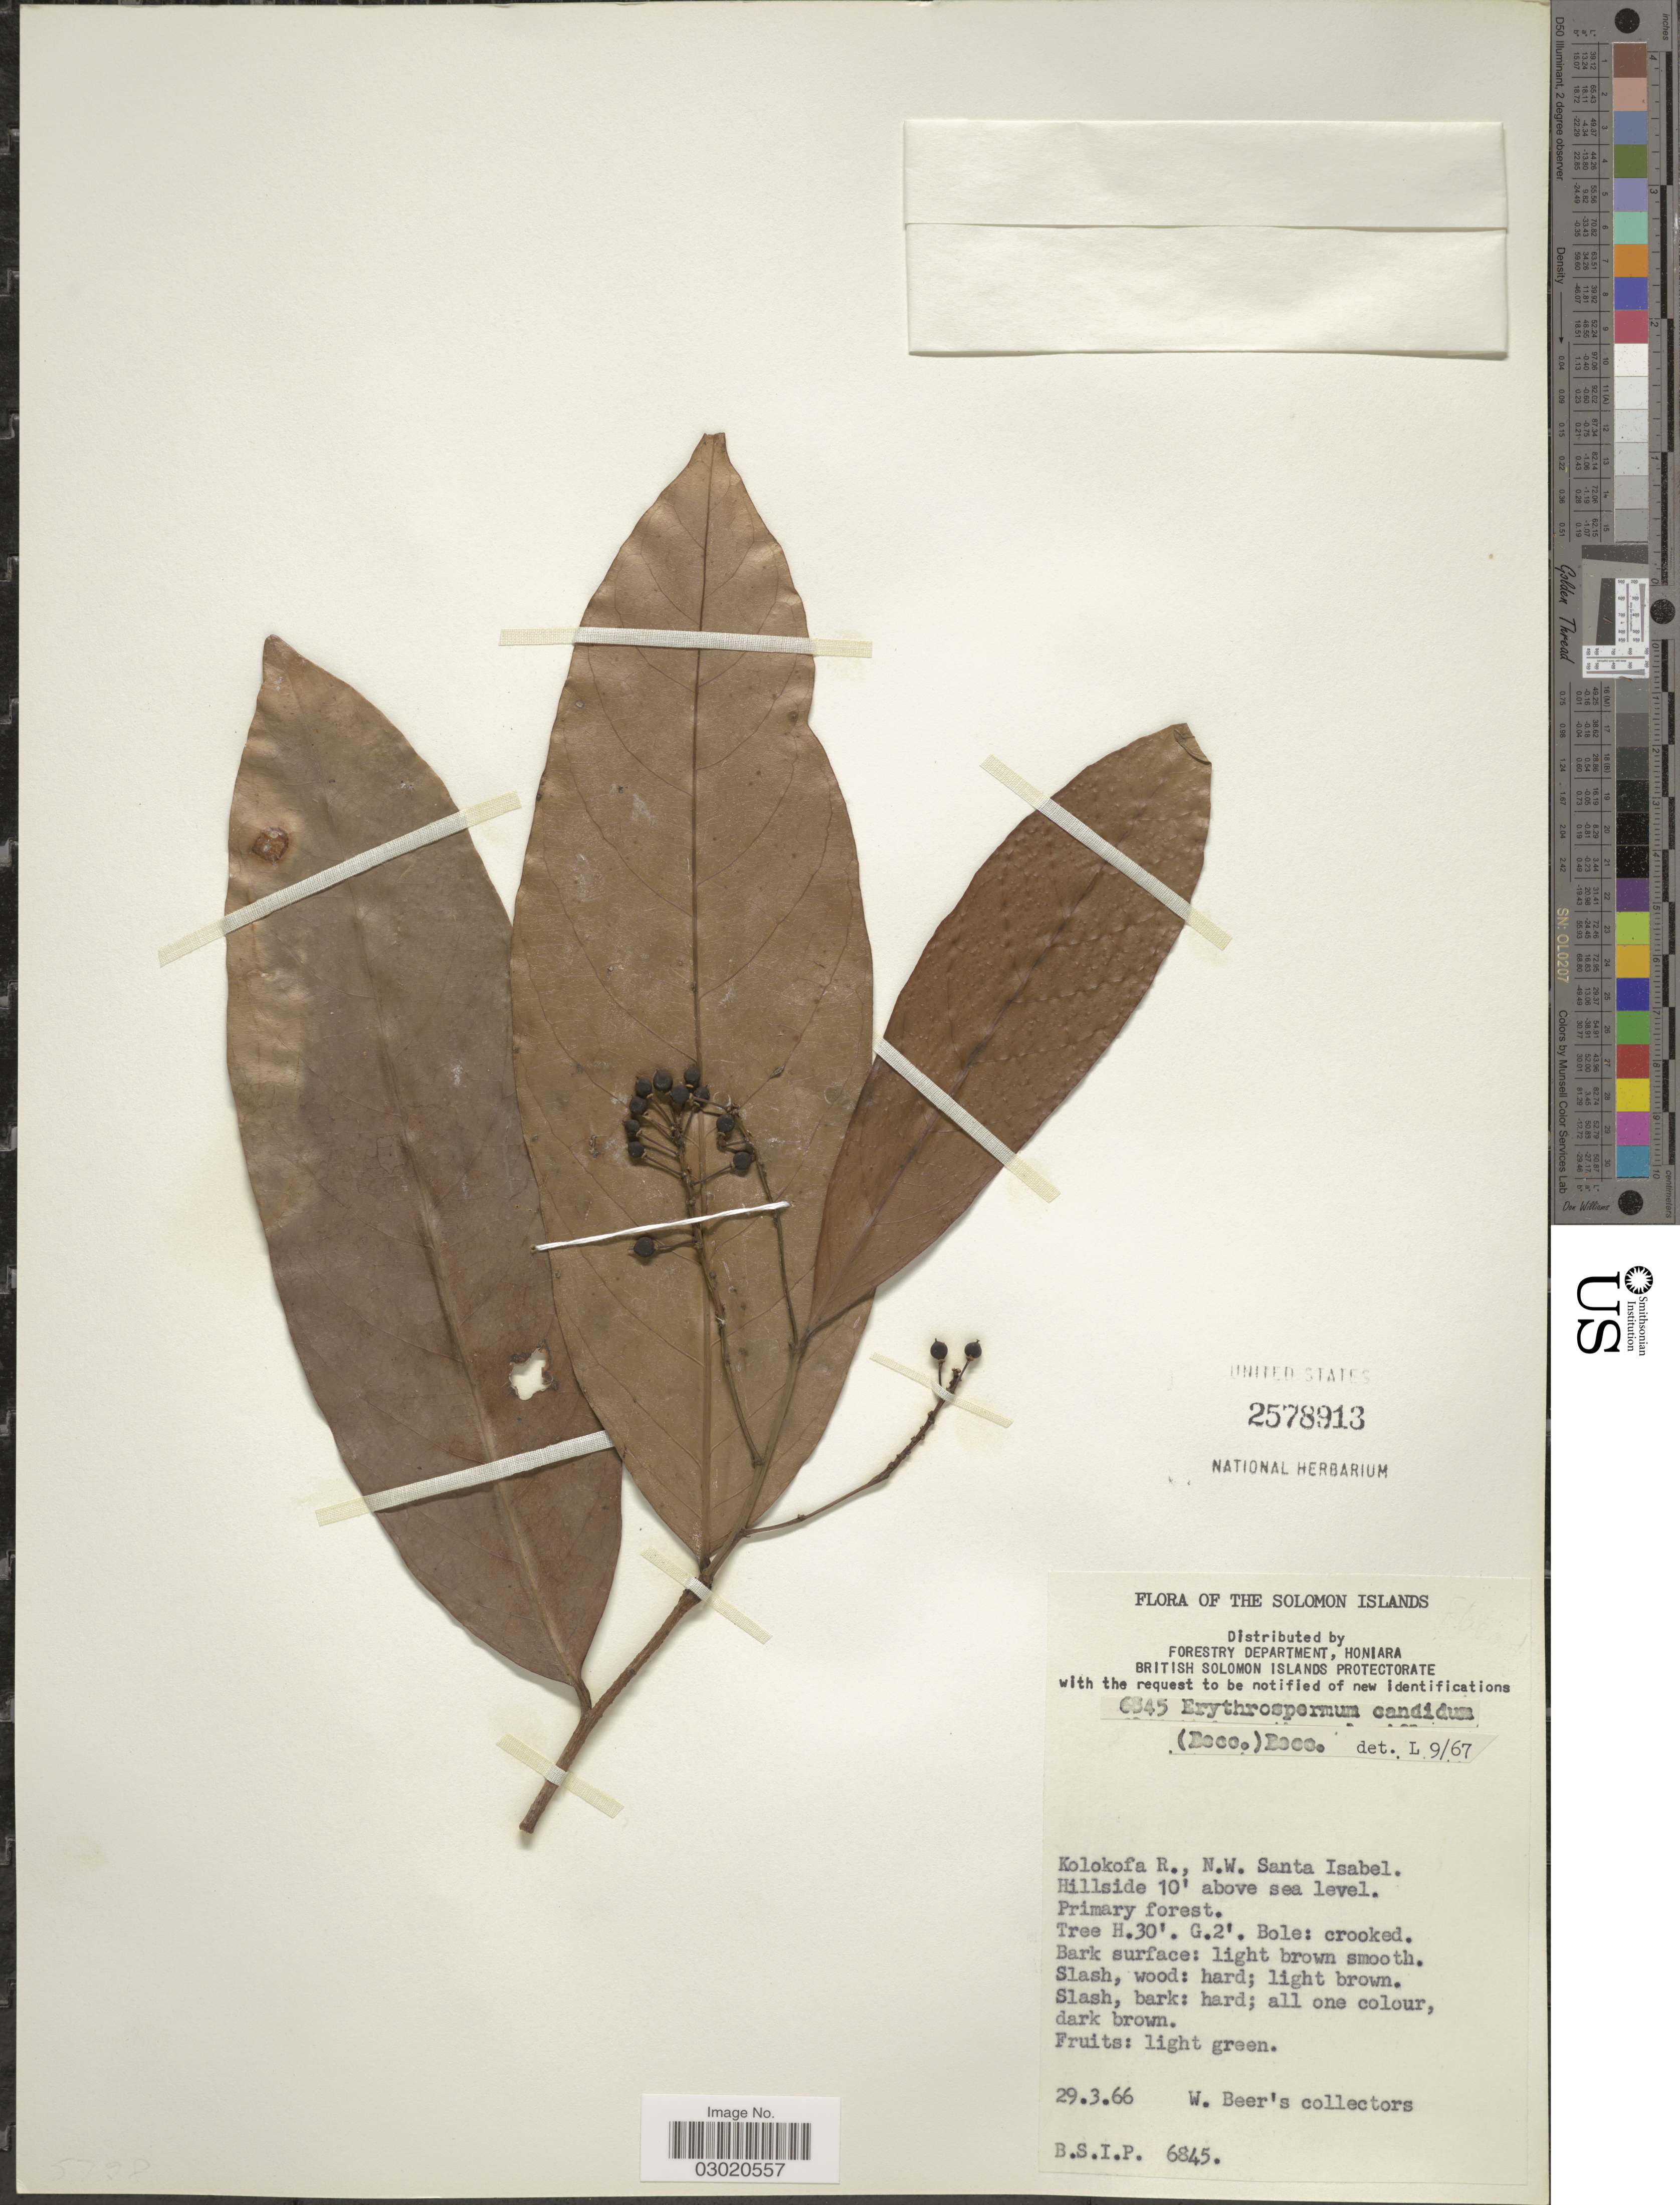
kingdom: Plantae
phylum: Tracheophyta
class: Magnoliopsida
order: Malpighiales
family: Achariaceae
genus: Erythrospermum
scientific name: Erythrospermum candidum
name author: (Becc.) Becc.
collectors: W. Beer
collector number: BSIP6845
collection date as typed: Transcribed d/m/y: 29/3/66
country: Solomon Islands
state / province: Solomon Islands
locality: Kolokofa R., N.W. Santa Isabel.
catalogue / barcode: US 2578913